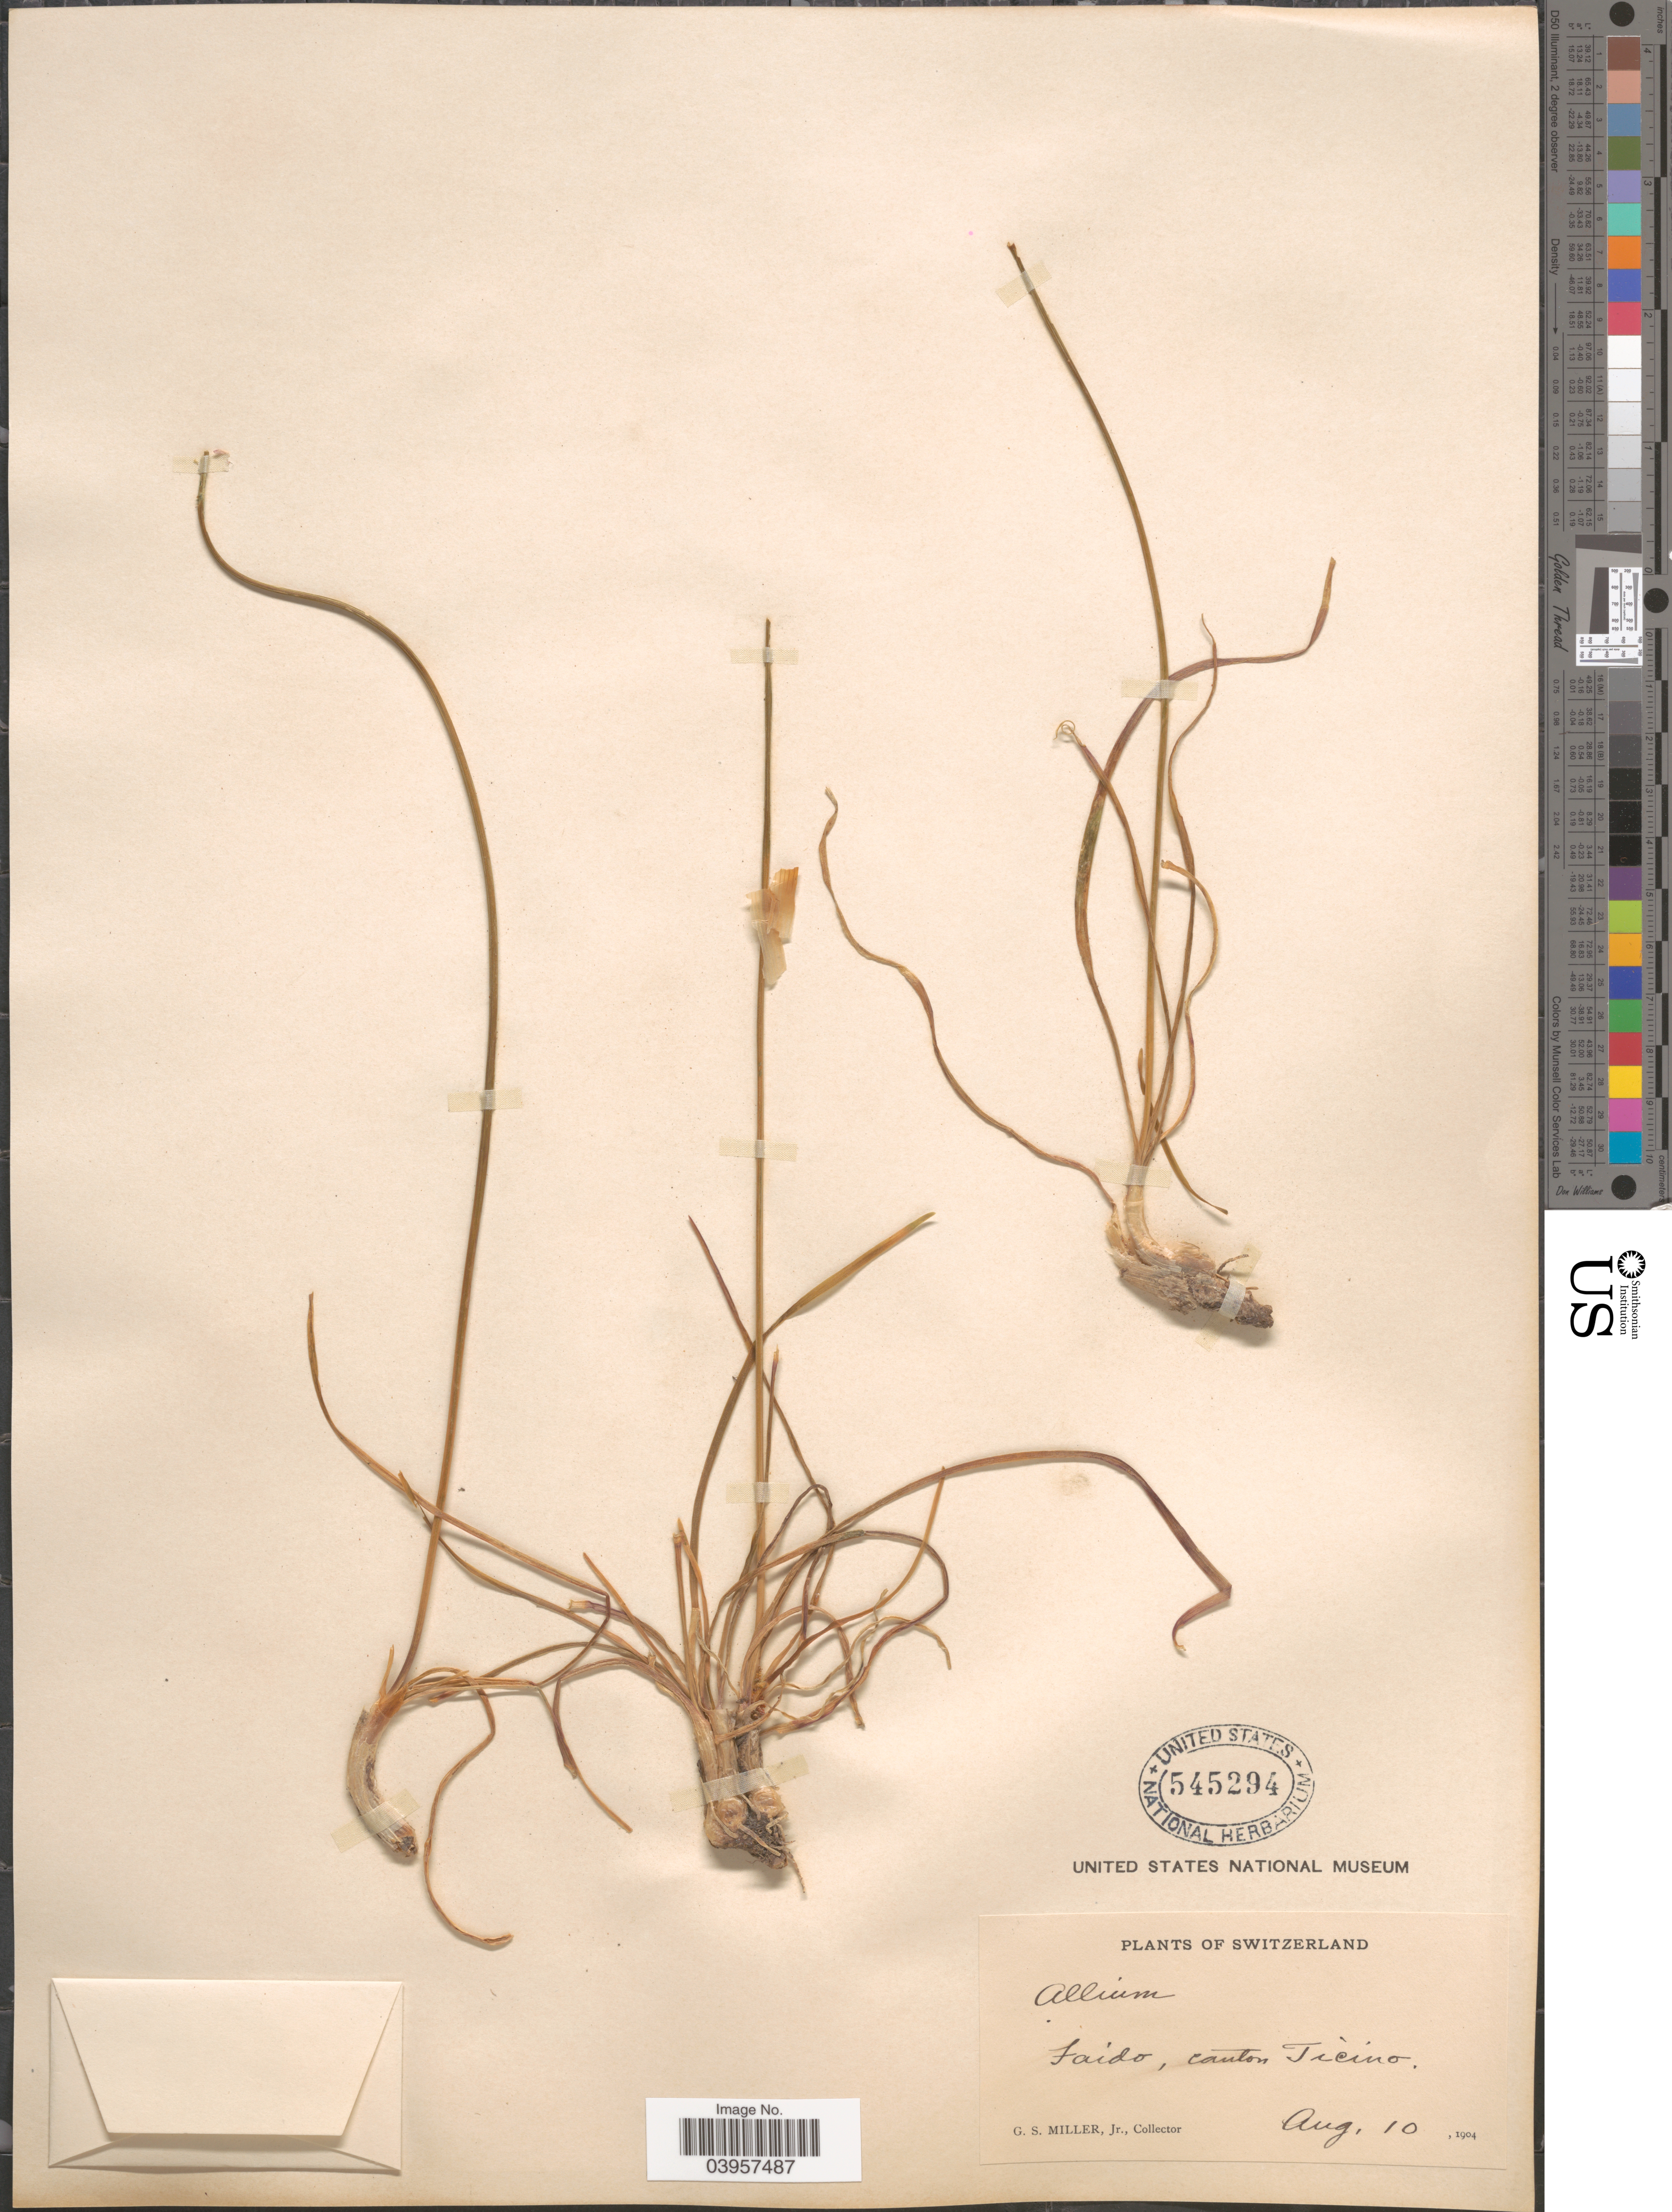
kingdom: Plantae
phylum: Tracheophyta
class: Liliopsida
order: Asparagales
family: Amaryllidaceae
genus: Allium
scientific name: Allium sp.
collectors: G. S. Miller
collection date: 1904-08-10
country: Switzerland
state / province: Ticino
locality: Faido, canton Ticino.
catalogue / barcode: US 545294